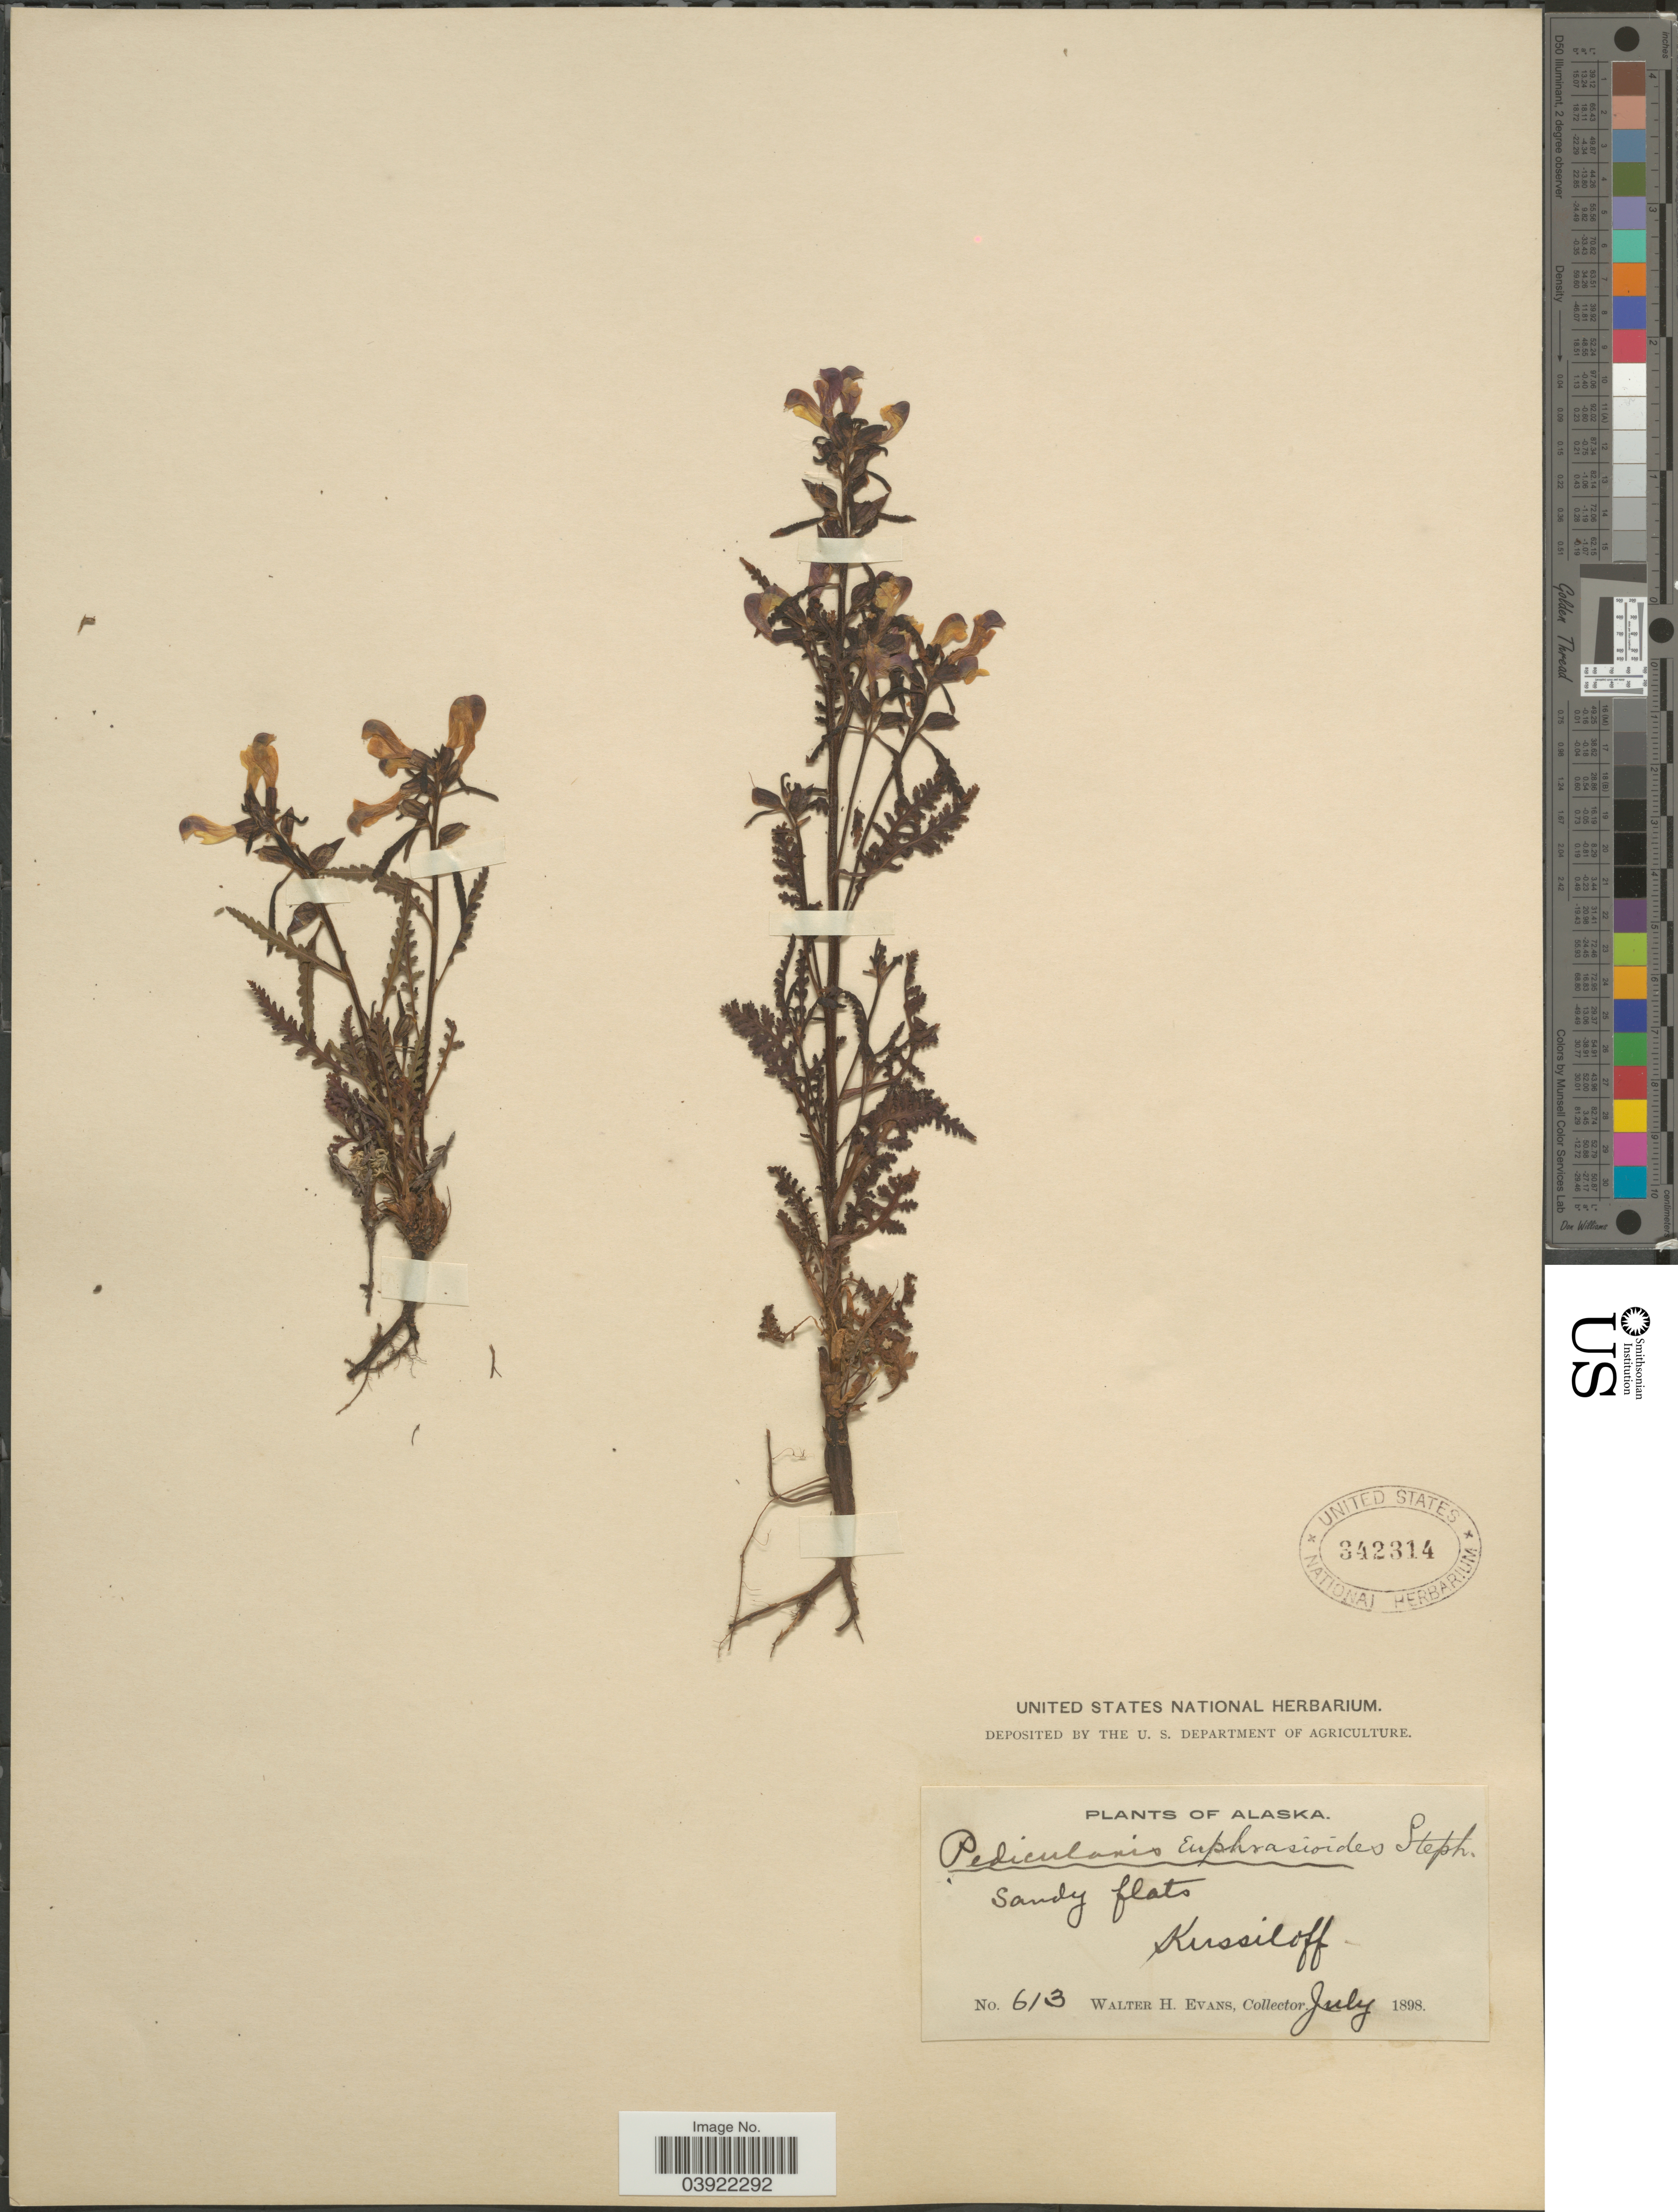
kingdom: Plantae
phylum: Tracheophyta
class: Magnoliopsida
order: Lamiales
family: Orobanchaceae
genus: Pedicularis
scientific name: Pedicularis labradorica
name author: Wirsing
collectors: W. H. Evans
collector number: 613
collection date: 1898-07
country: United States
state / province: Alaska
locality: Kussiloff.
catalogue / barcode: US 342314